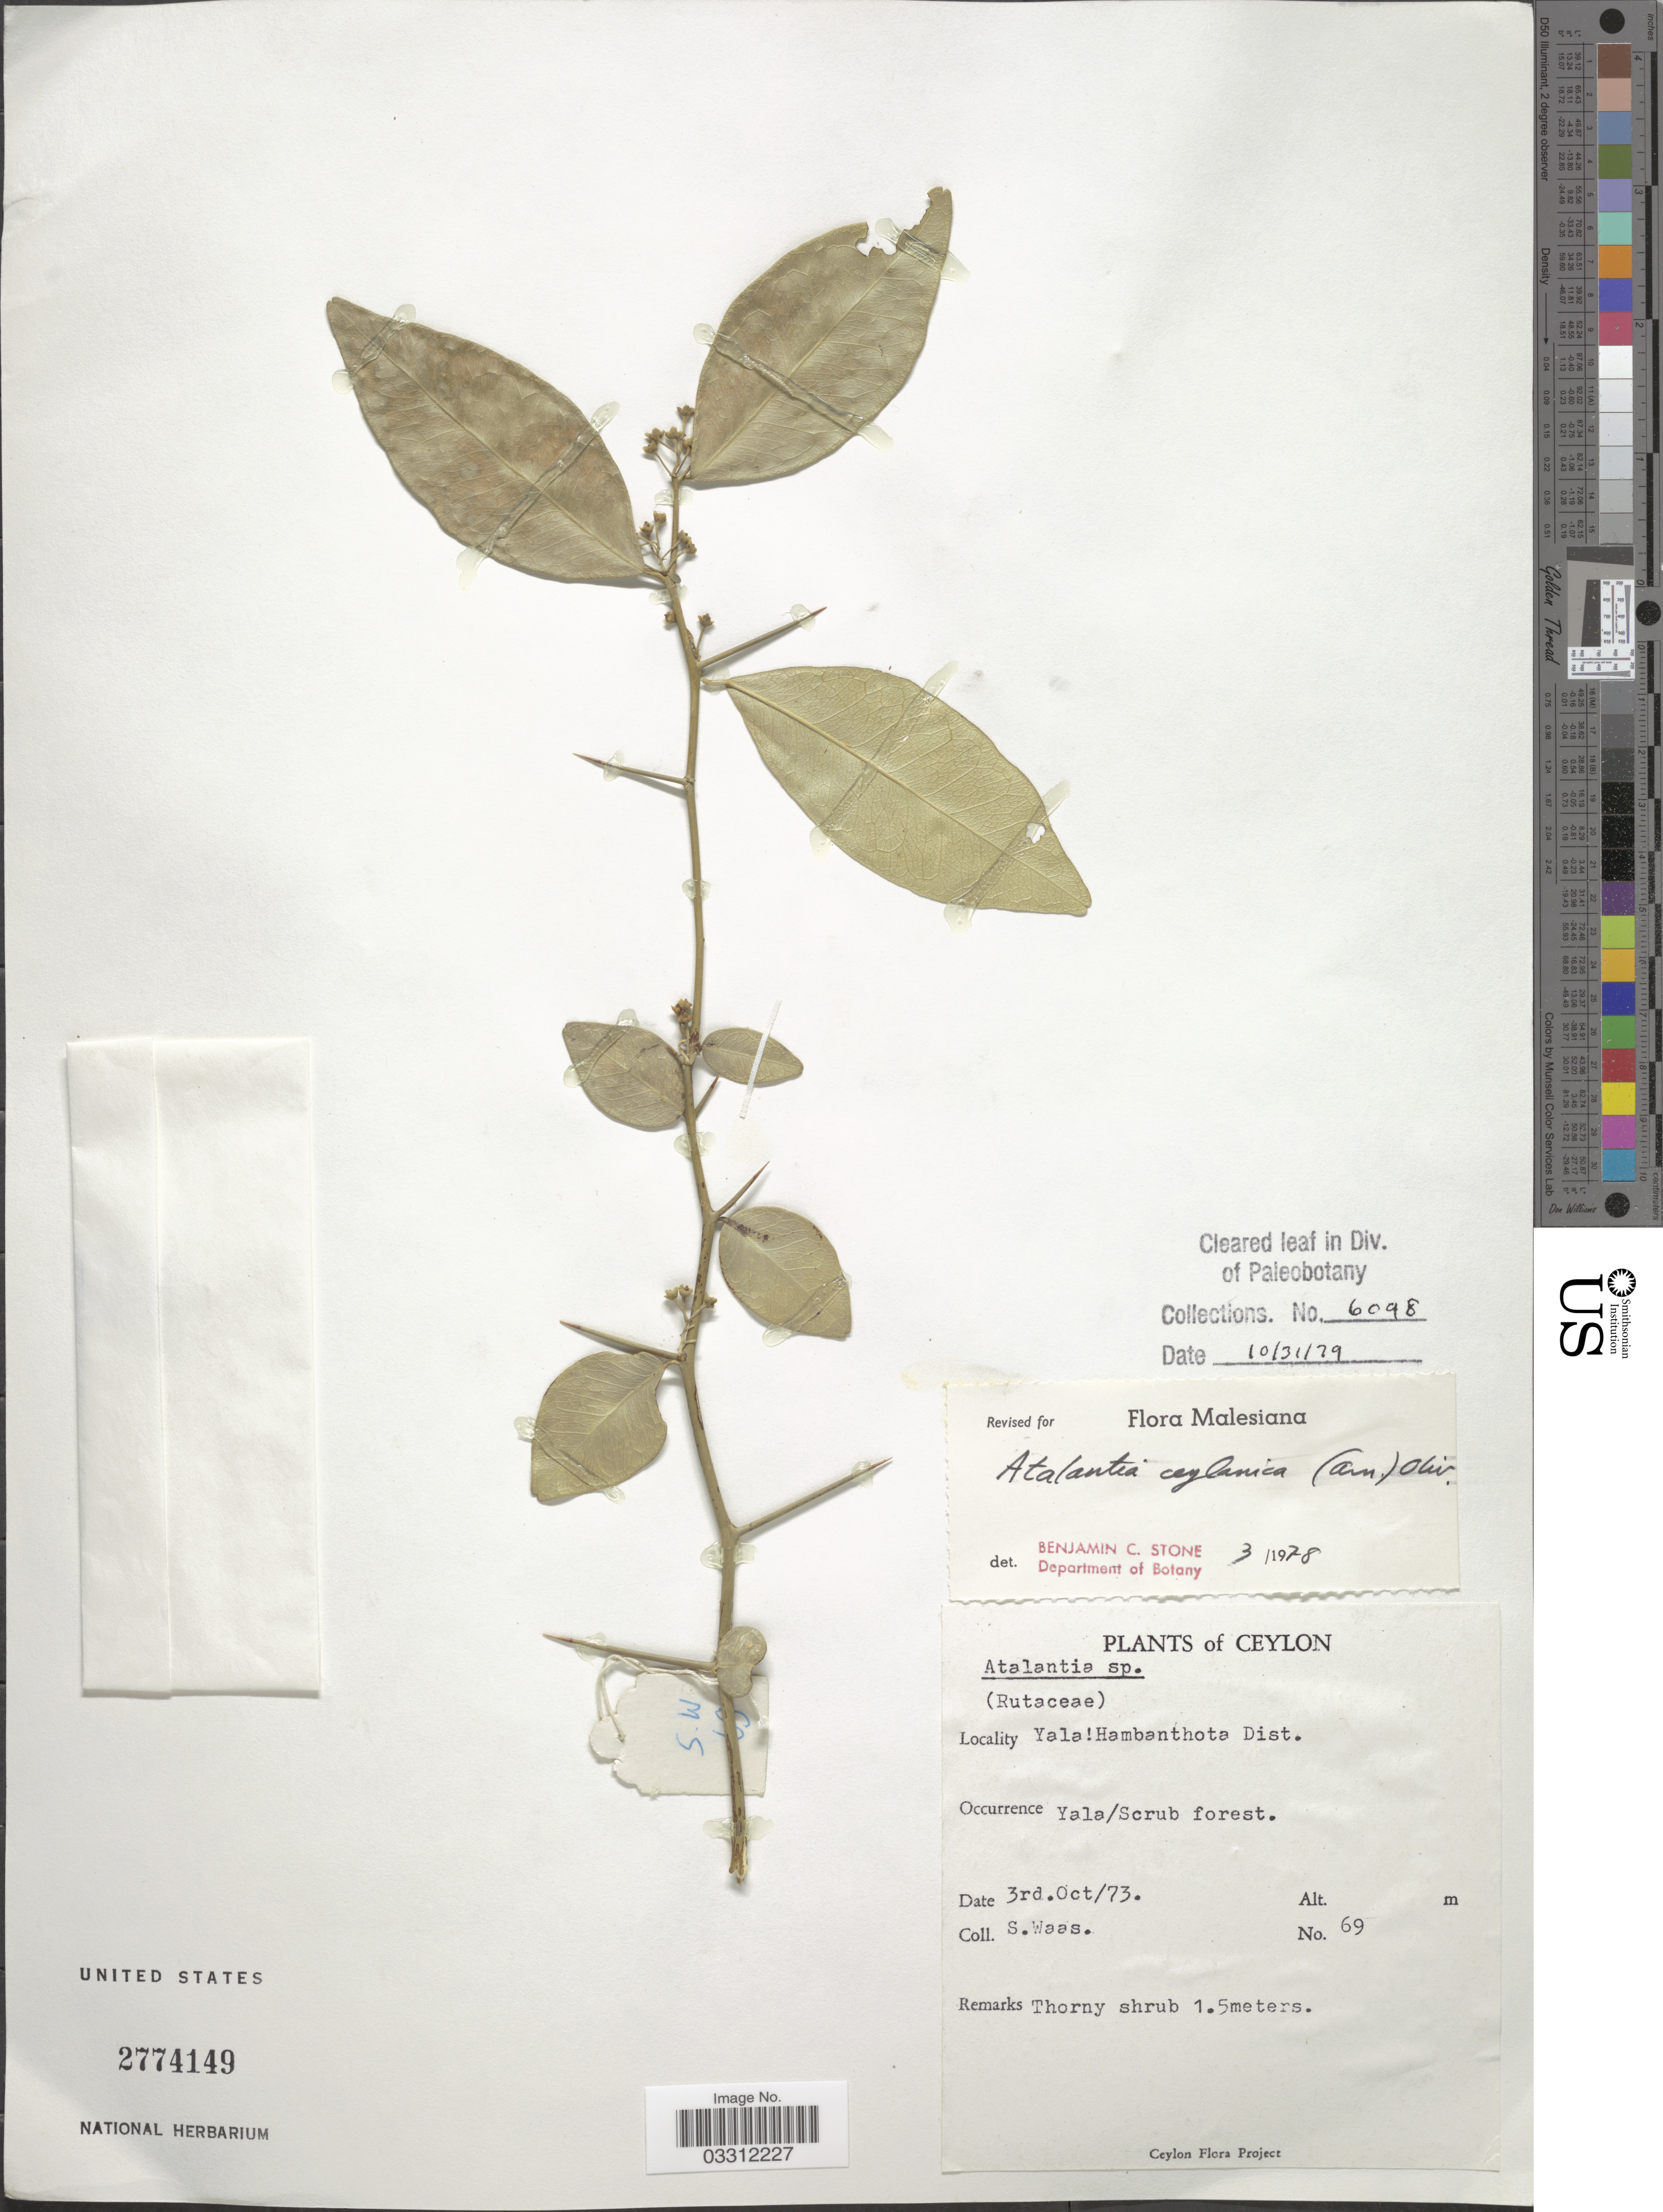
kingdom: Plantae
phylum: Tracheophyta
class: Magnoliopsida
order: Sapindales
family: Rutaceae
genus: Atalantia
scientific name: Atalantia ceylanica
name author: (Arn.) Oliv.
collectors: S. Waas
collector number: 69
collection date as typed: Transcribed d/m/y: 3/10/73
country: Sri Lanka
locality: Ceylon, Yala [illegible text] Hambanthota Dist., Yala.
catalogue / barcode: US 2774149